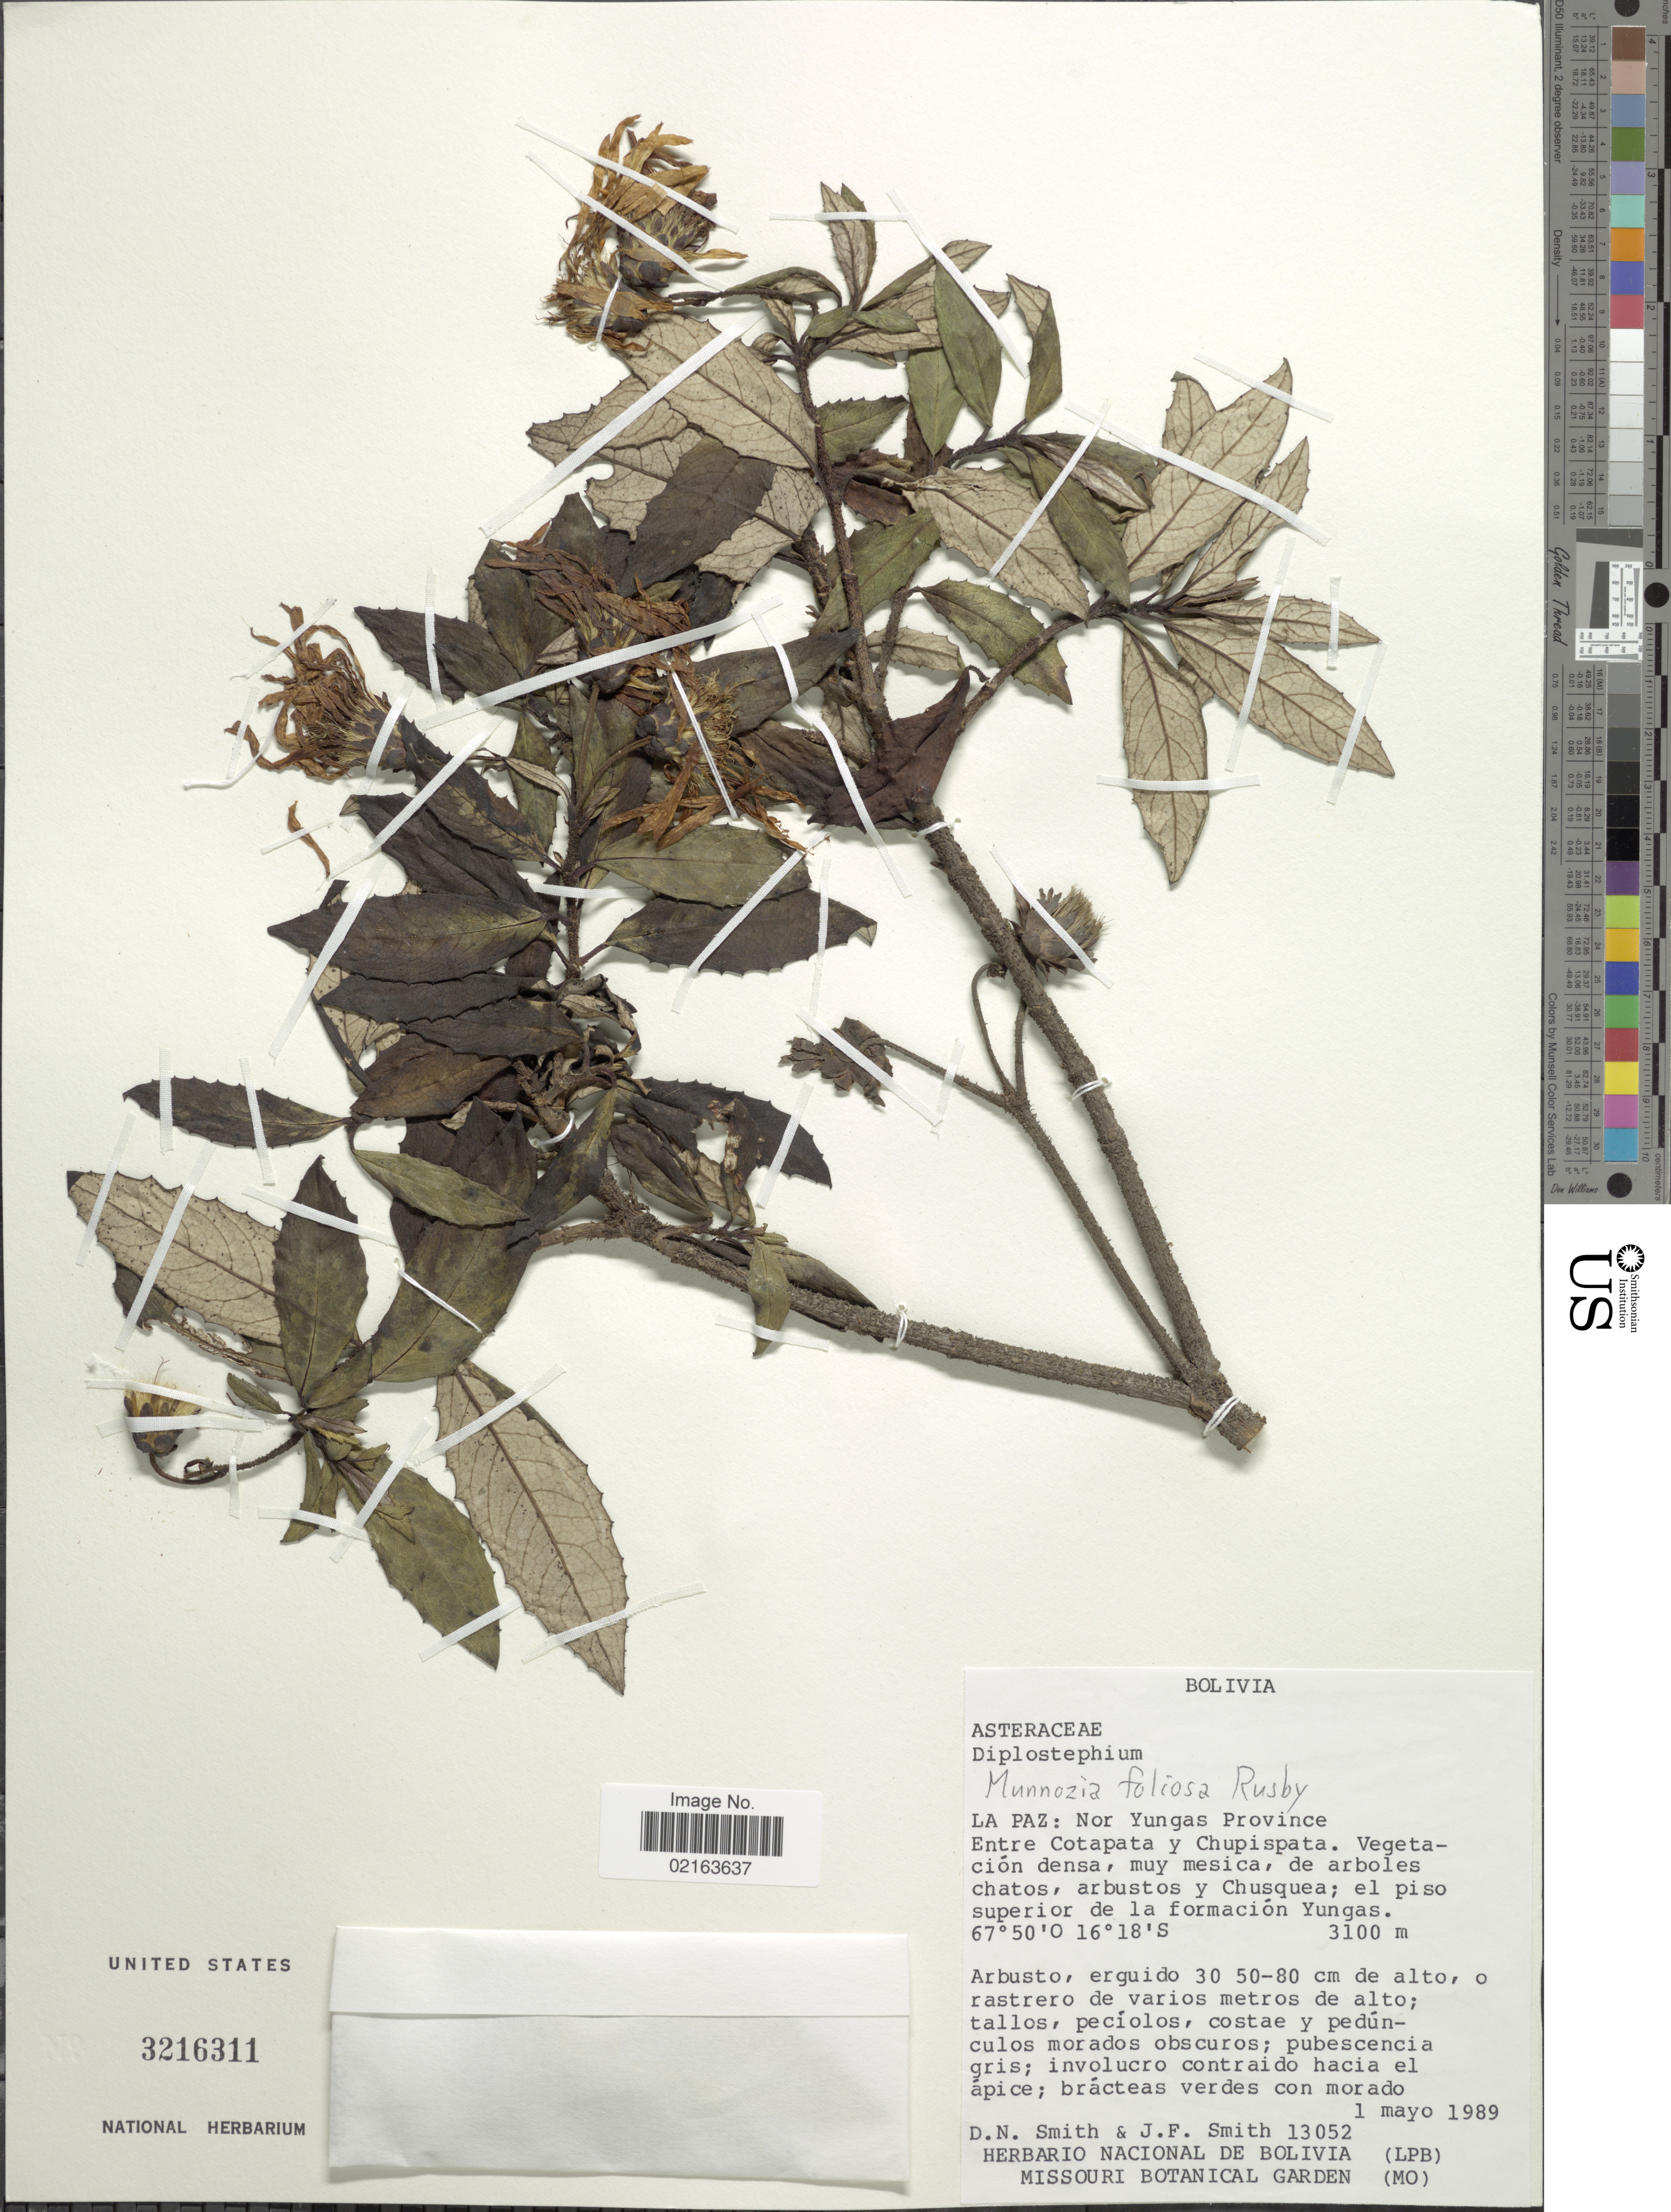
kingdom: Plantae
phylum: Tracheophyta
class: Magnoliopsida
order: Asterales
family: Asteraceae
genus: Munnozia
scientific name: Munnozia foliosa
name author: Rusby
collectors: D. Smith & J. Smith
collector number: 13052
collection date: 1989-05-01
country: Bolivia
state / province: La Paz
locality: La Paz: Nor Yungas Province. Entre Cotapata y Chupispata.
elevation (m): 3100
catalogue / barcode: US 3216311